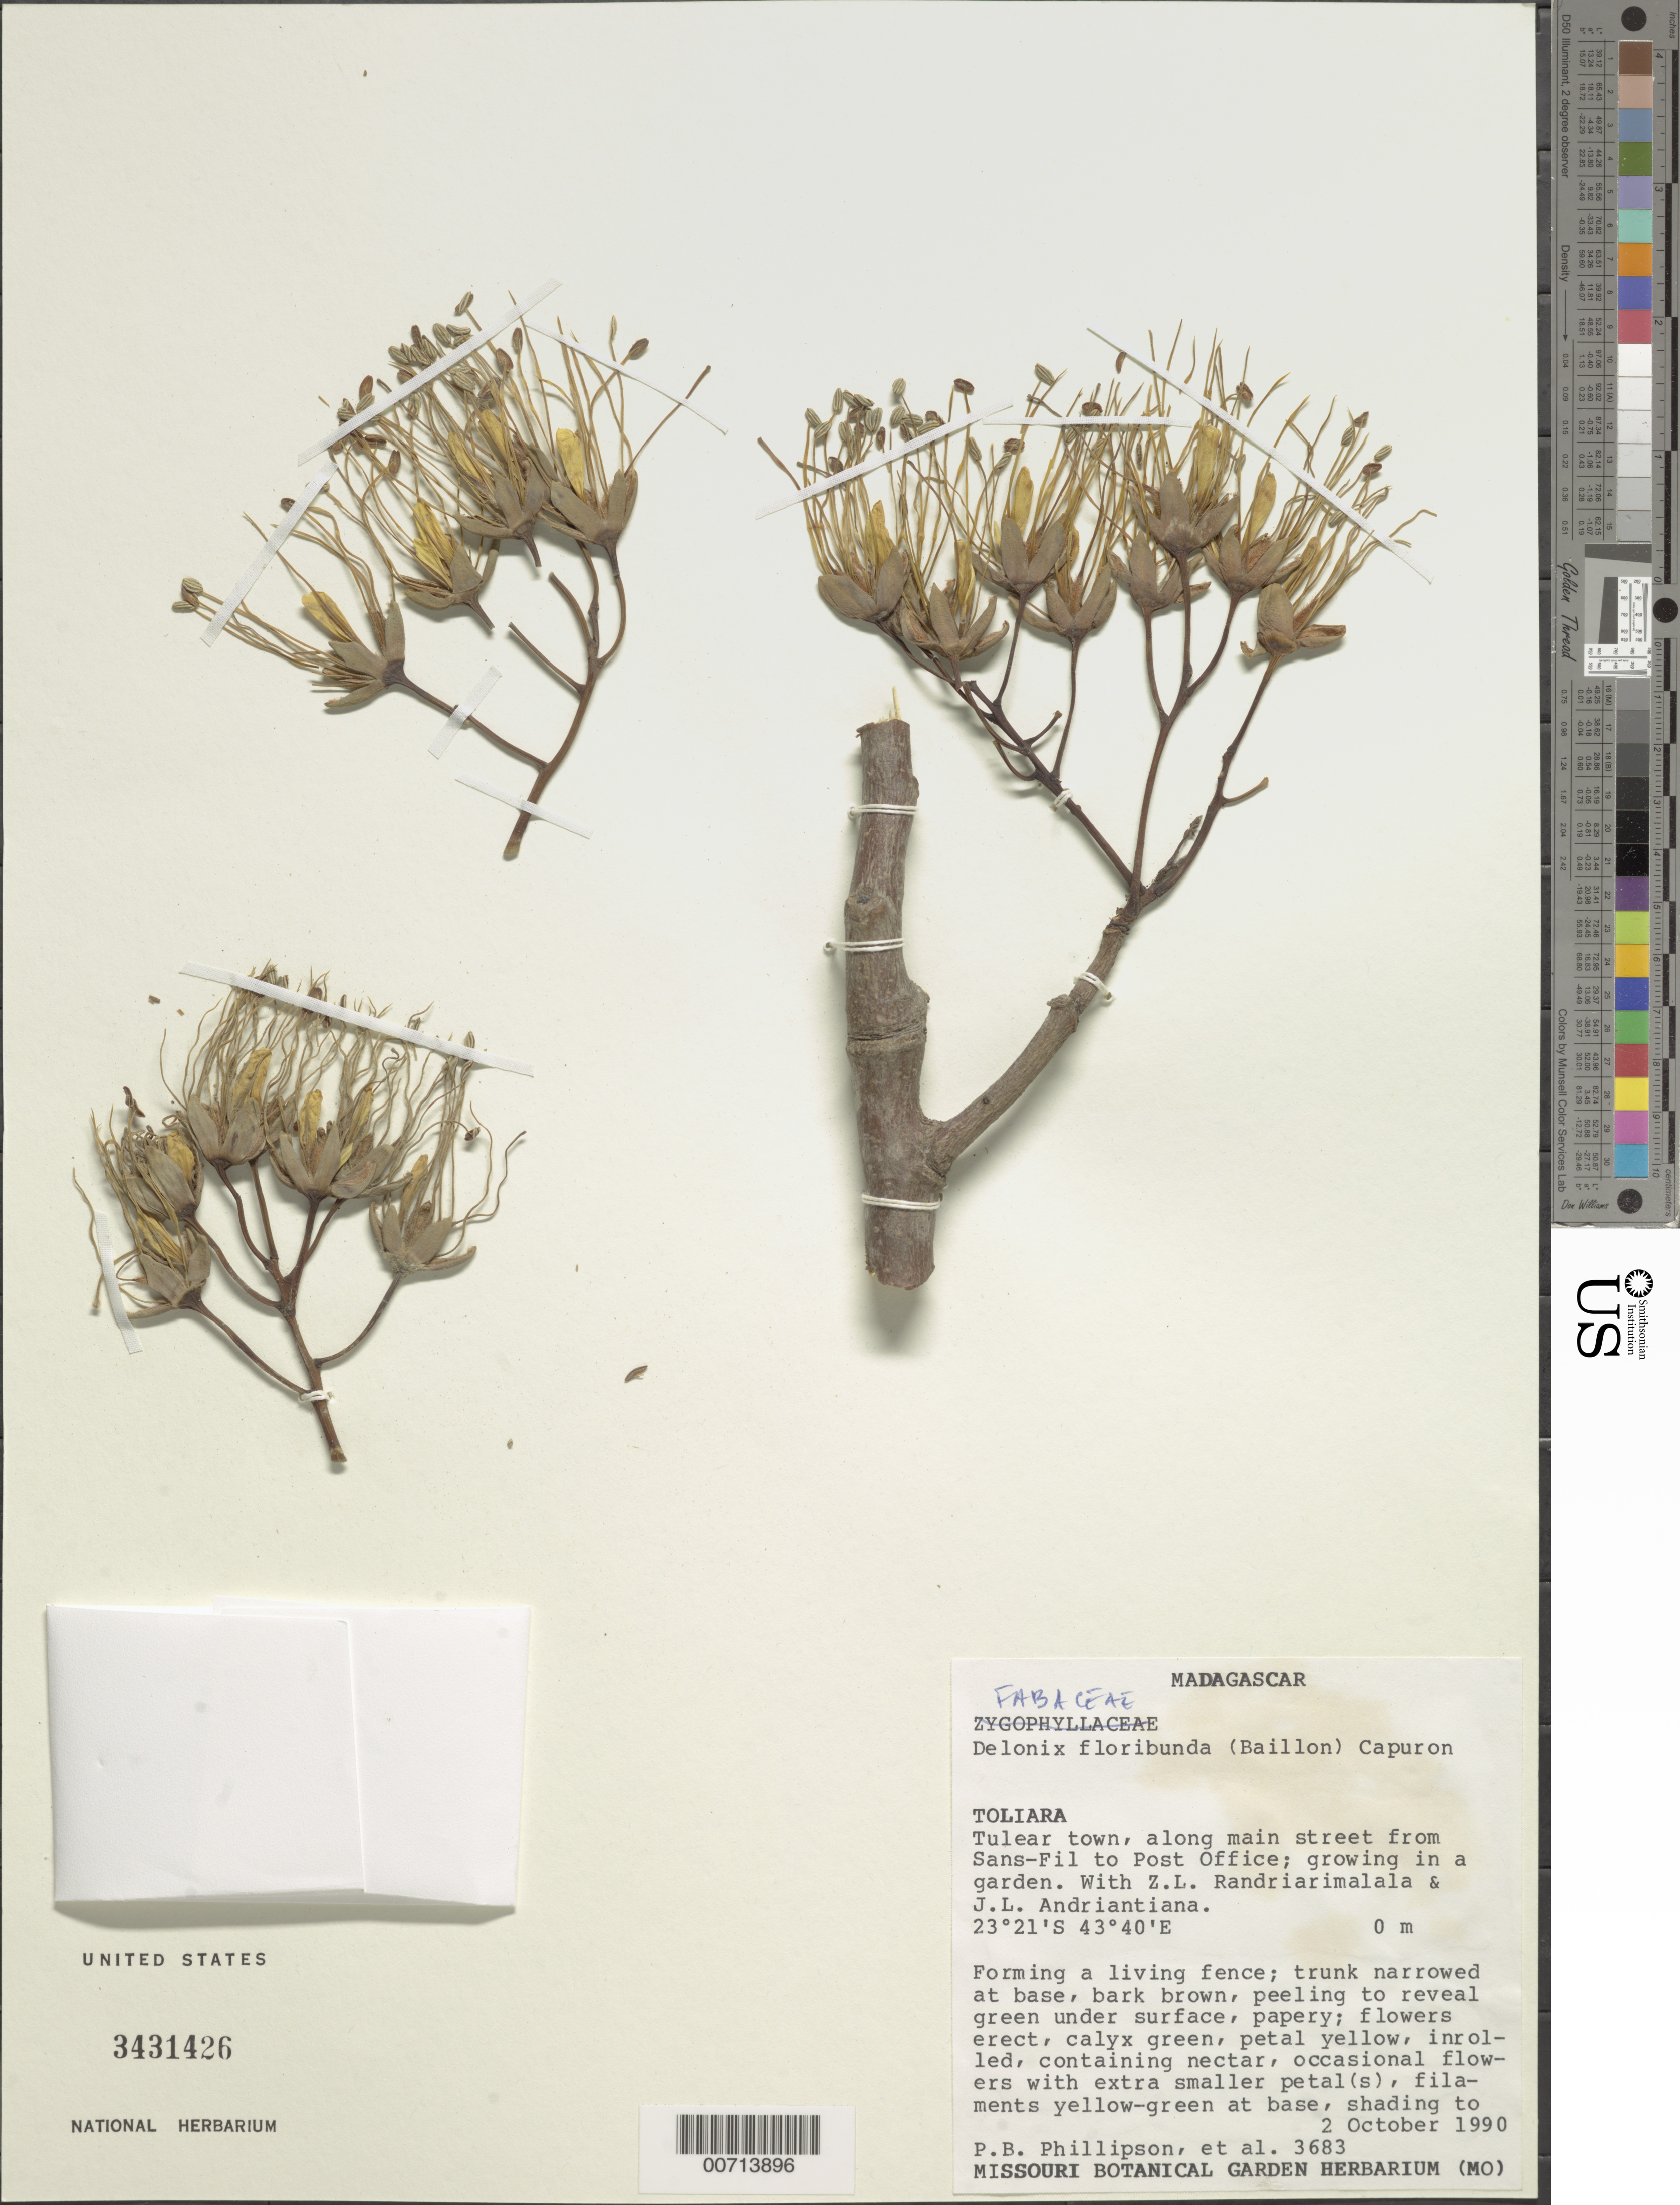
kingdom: Plantae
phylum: Tracheophyta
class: Magnoliopsida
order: Fabales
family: Fabaceae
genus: Delonix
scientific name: Delonix floribunda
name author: (Baill.) Capuron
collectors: P. B. Phillipson et al.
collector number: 3683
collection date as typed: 02 Oct 1990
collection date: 1990-10-02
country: Madagascar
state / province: Atsimo-Andrefana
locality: Tulear town.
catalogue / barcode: US 3431426